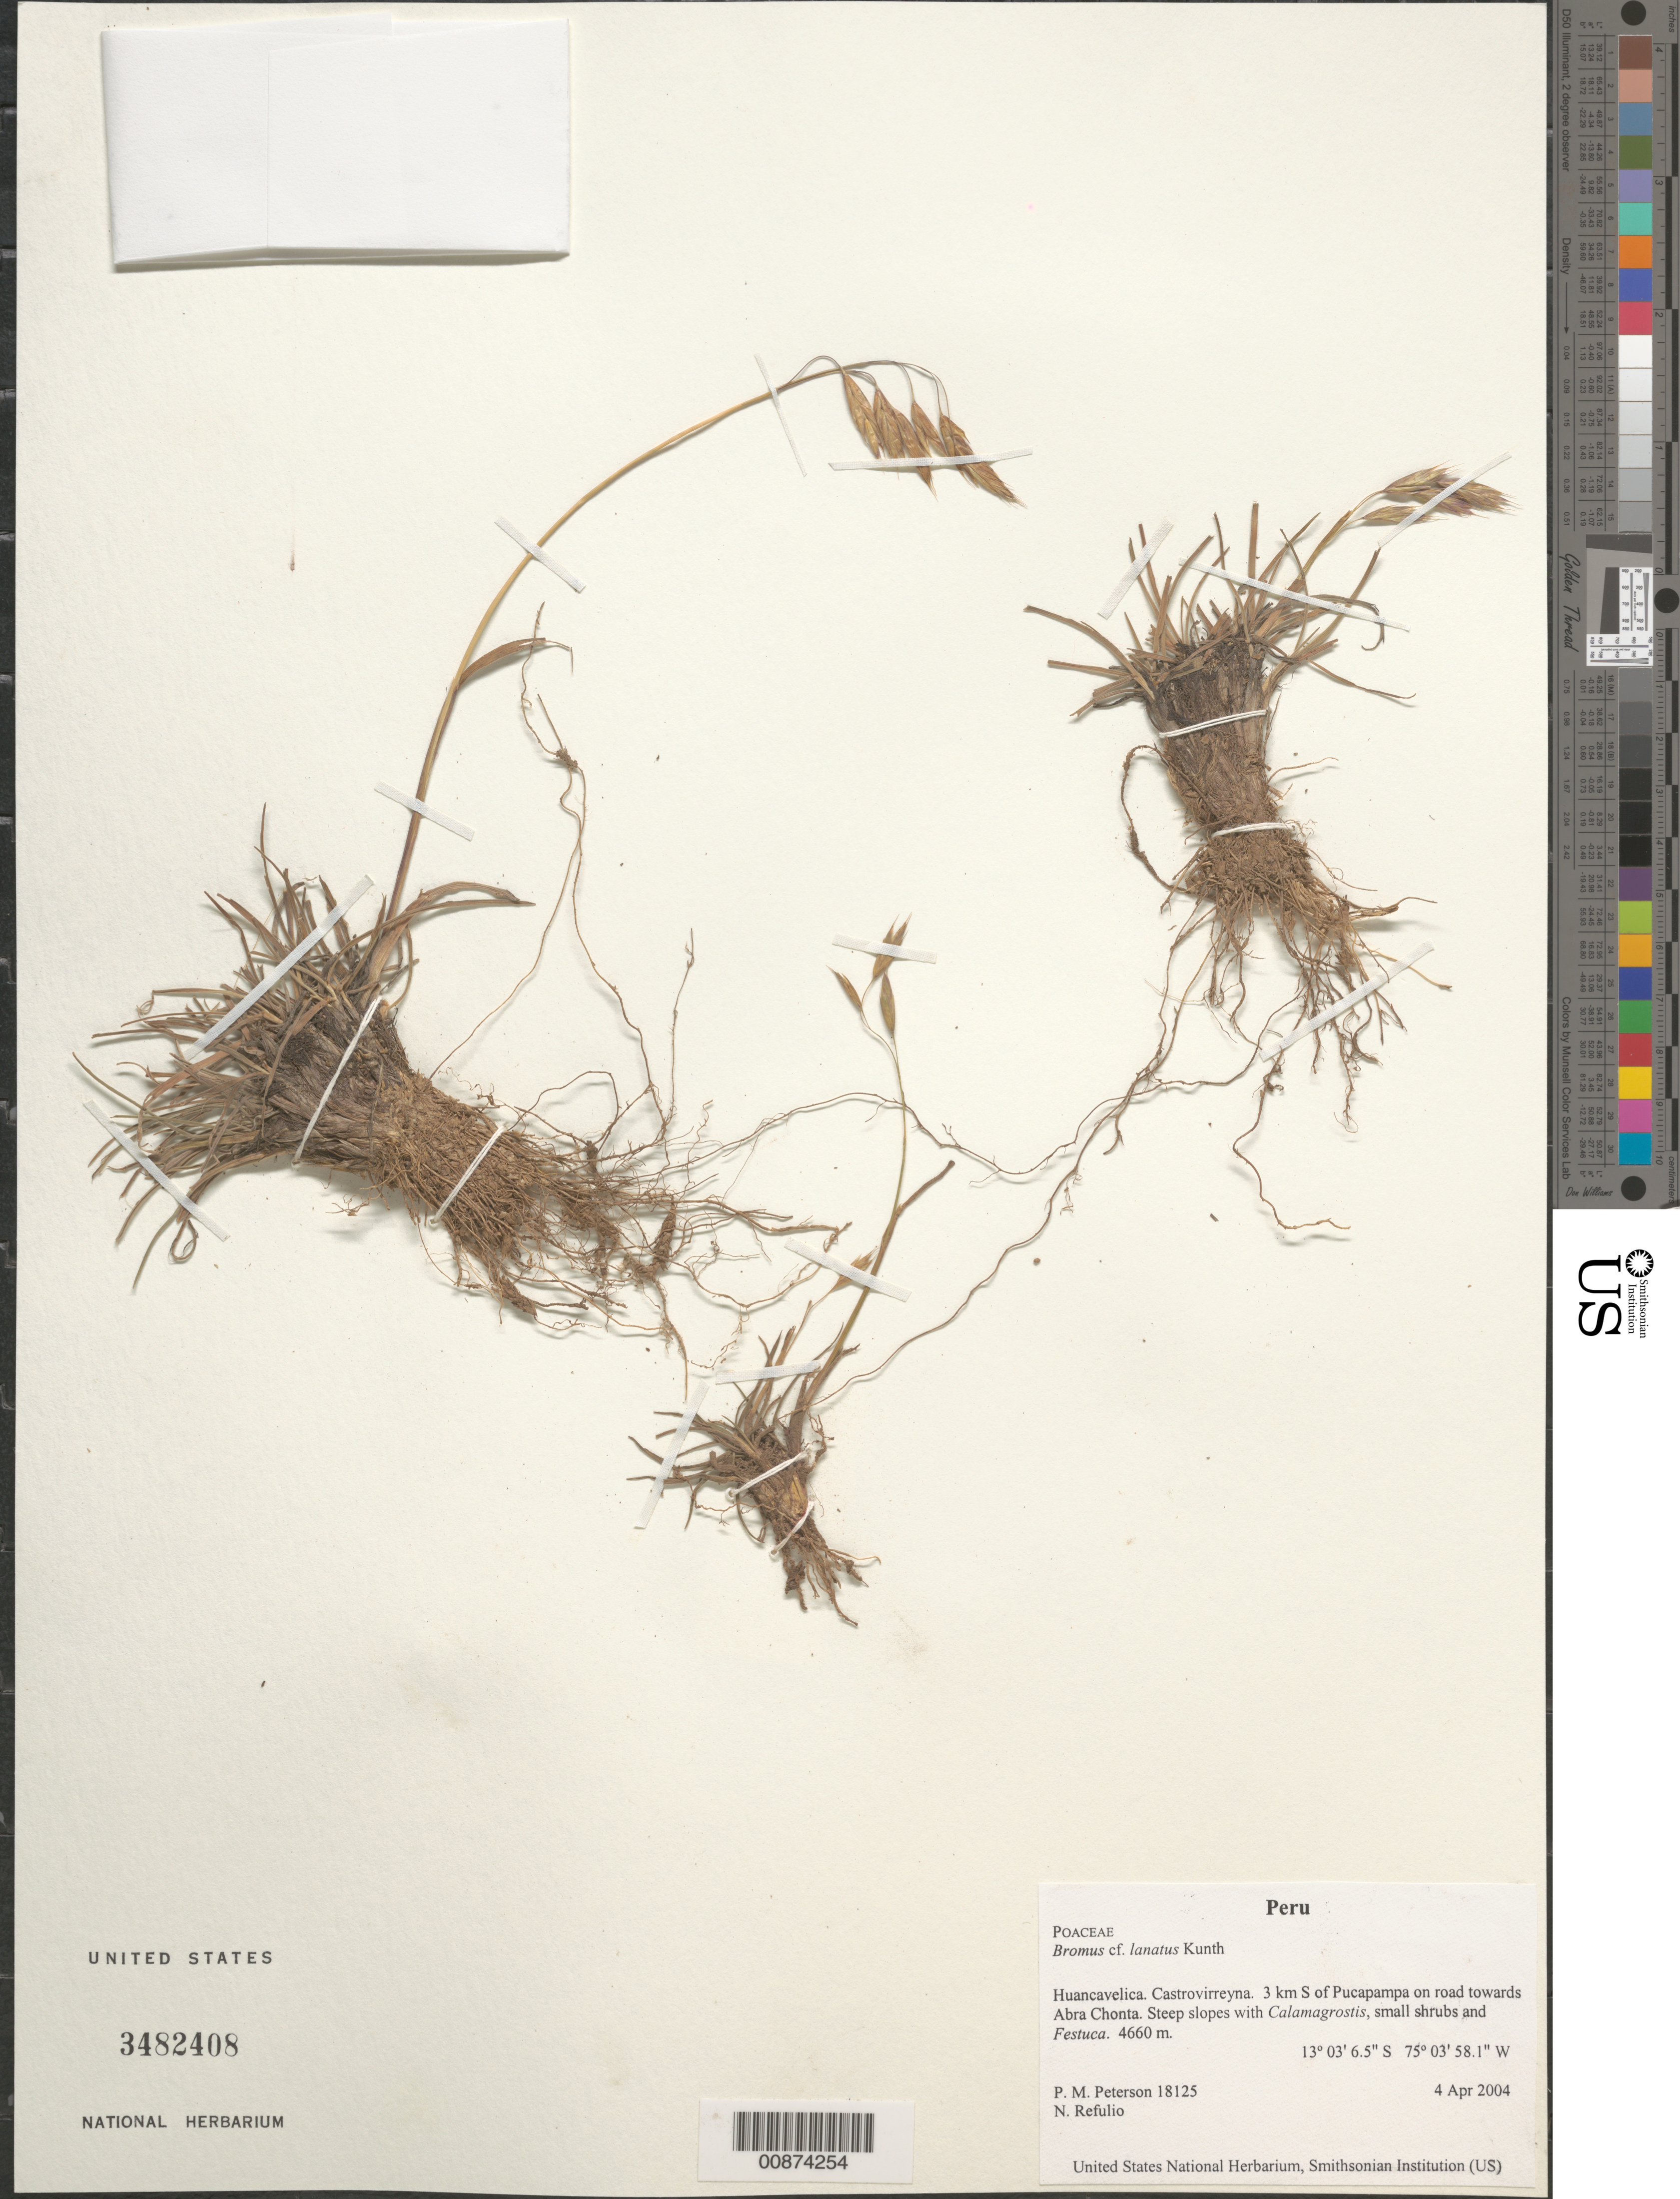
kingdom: Plantae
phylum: Tracheophyta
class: Liliopsida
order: Poales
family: Poaceae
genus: Bromus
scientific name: Bromus lanatus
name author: Kunth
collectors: P. M. Peterson & N. Refulio-Rodríguez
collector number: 18125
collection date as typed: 04 Apr 2004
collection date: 2004-04-04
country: Peru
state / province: Huancavelica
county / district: Castrovirreyna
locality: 3 km S of Pucapampa on road towards Abra Chonta. Steep slopes with Calamagrostis, small shrubs and Festuca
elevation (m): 4660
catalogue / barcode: US 3482408